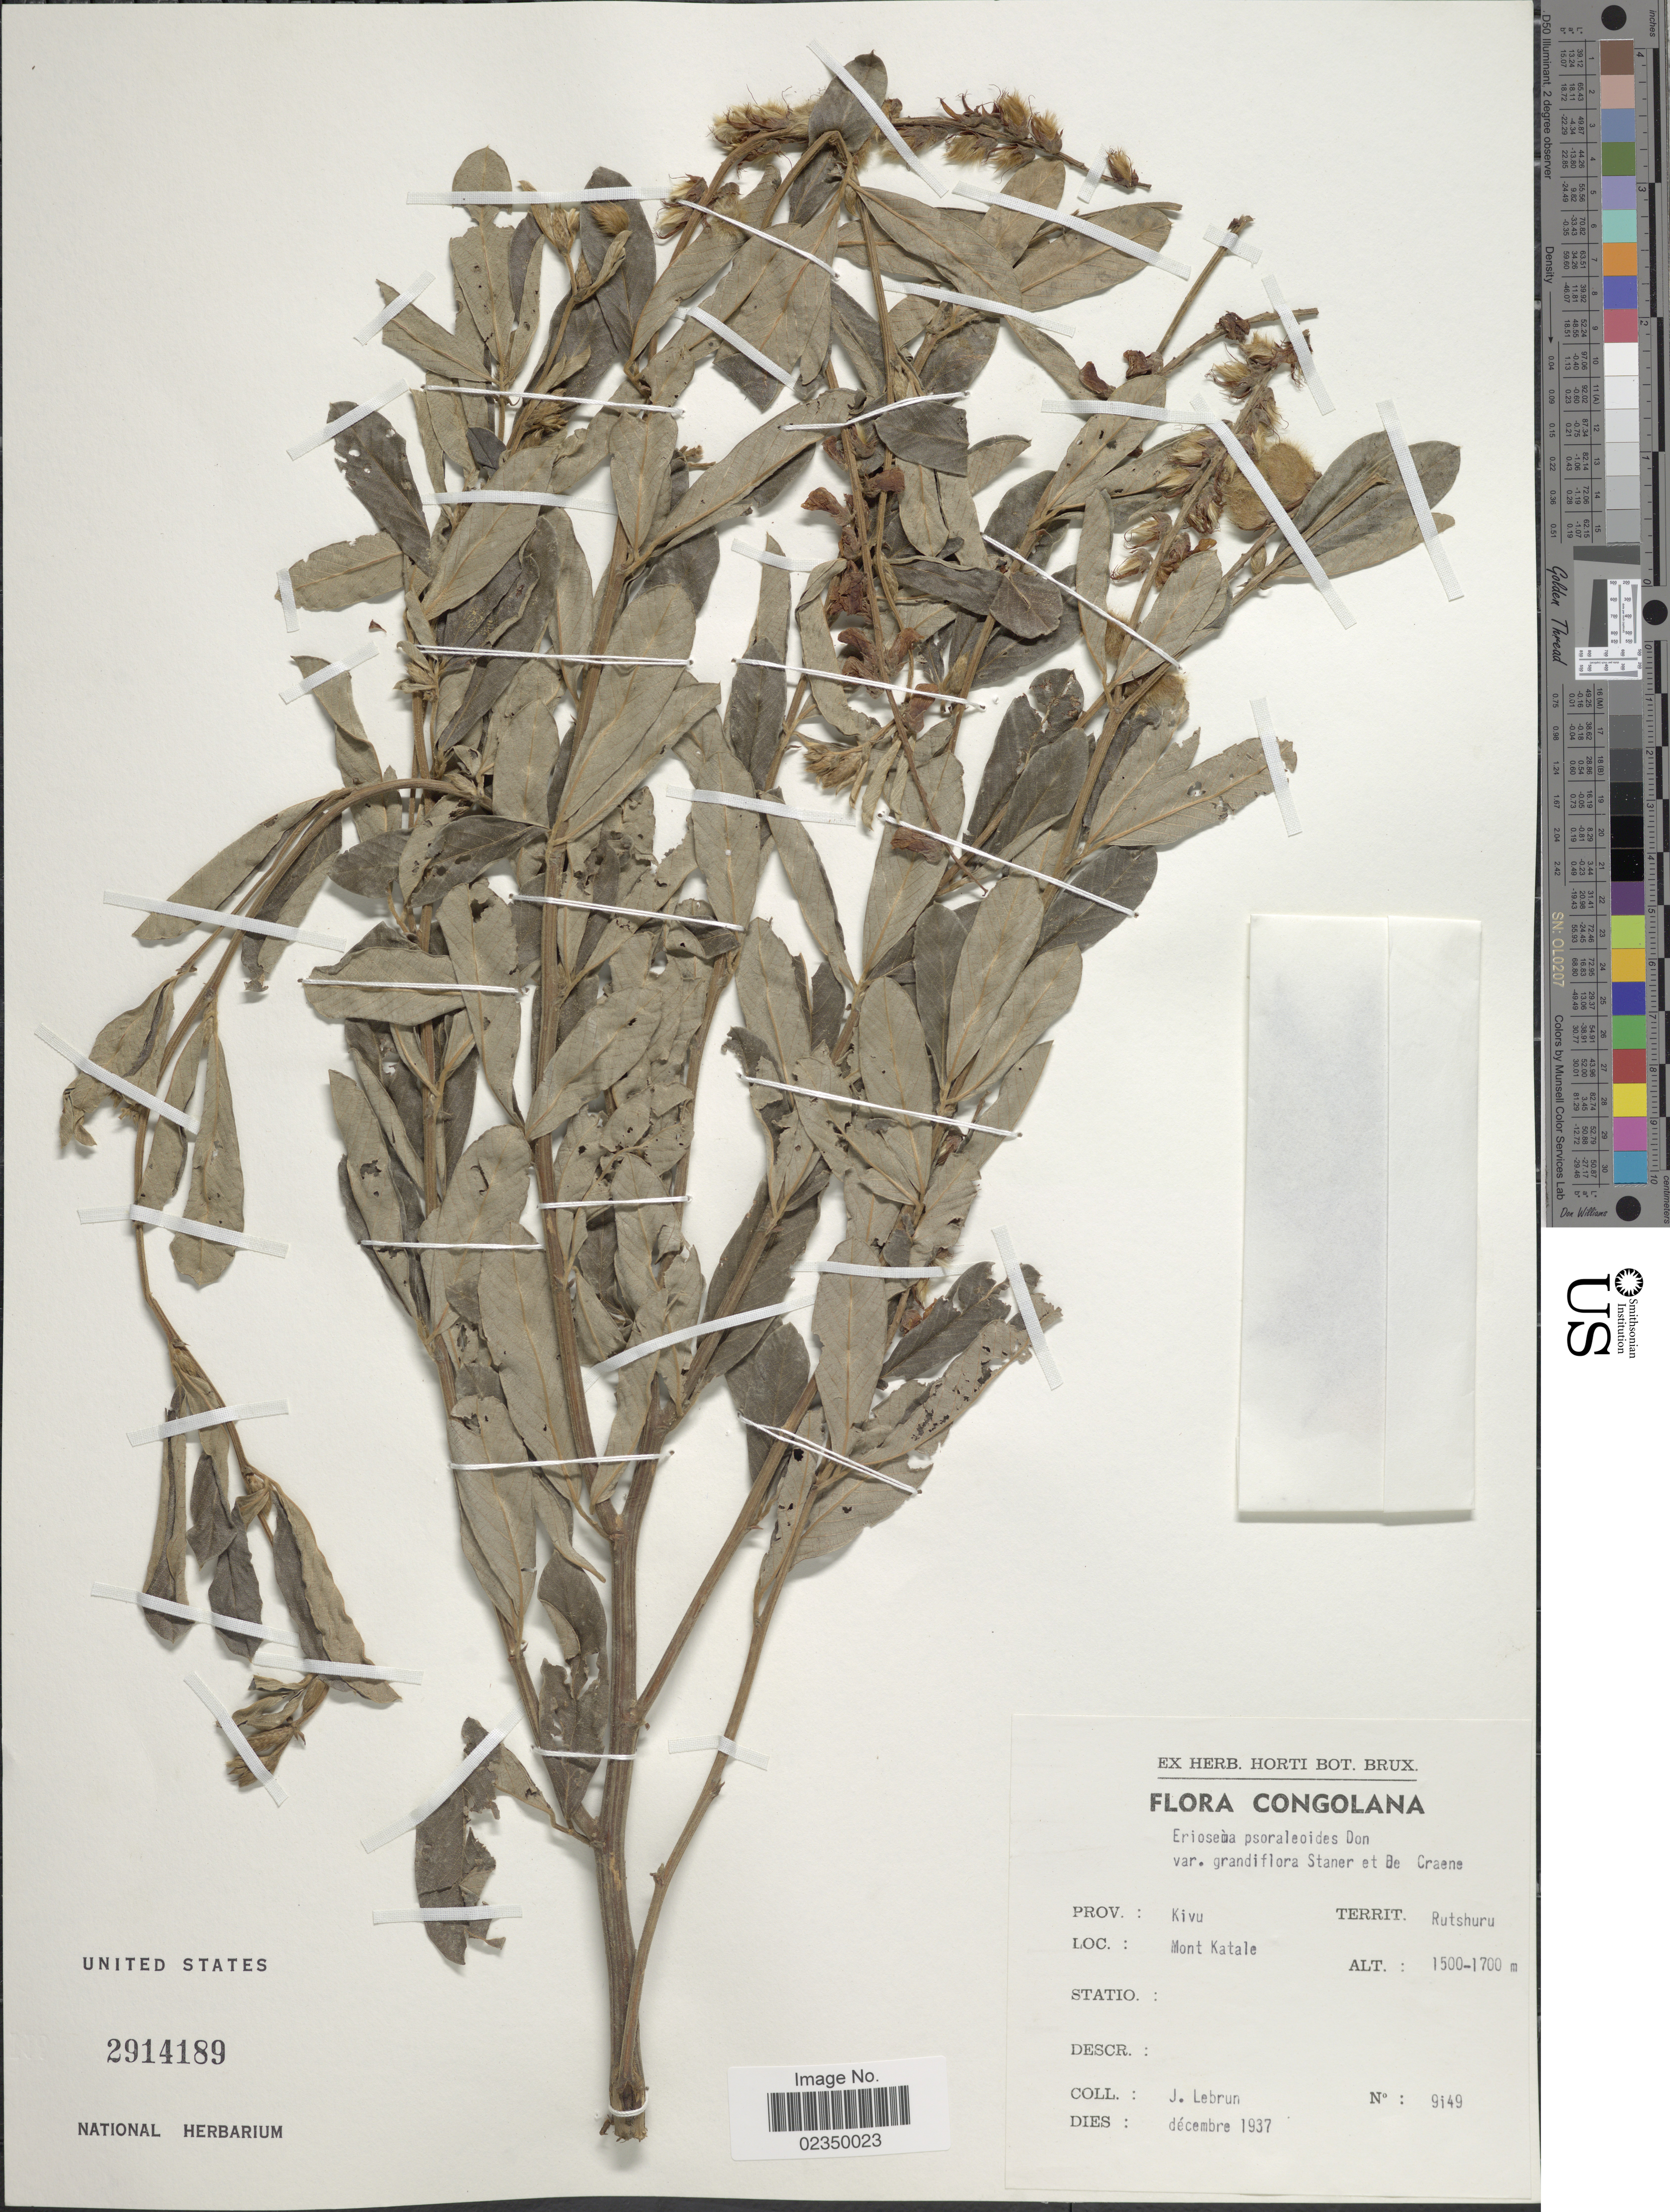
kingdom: Plantae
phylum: Tracheophyta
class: Magnoliopsida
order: Fabales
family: Fabaceae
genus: Eriosema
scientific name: Eriosema psoraloides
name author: (Lam.) G. Don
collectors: J. A. Lebrun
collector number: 9149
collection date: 1937-12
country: Congo, Democratic Republic of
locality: Congolana, Prov.: Kivu, Territ,: Rutshuru, Mont Katale.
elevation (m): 1500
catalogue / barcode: US 2914189